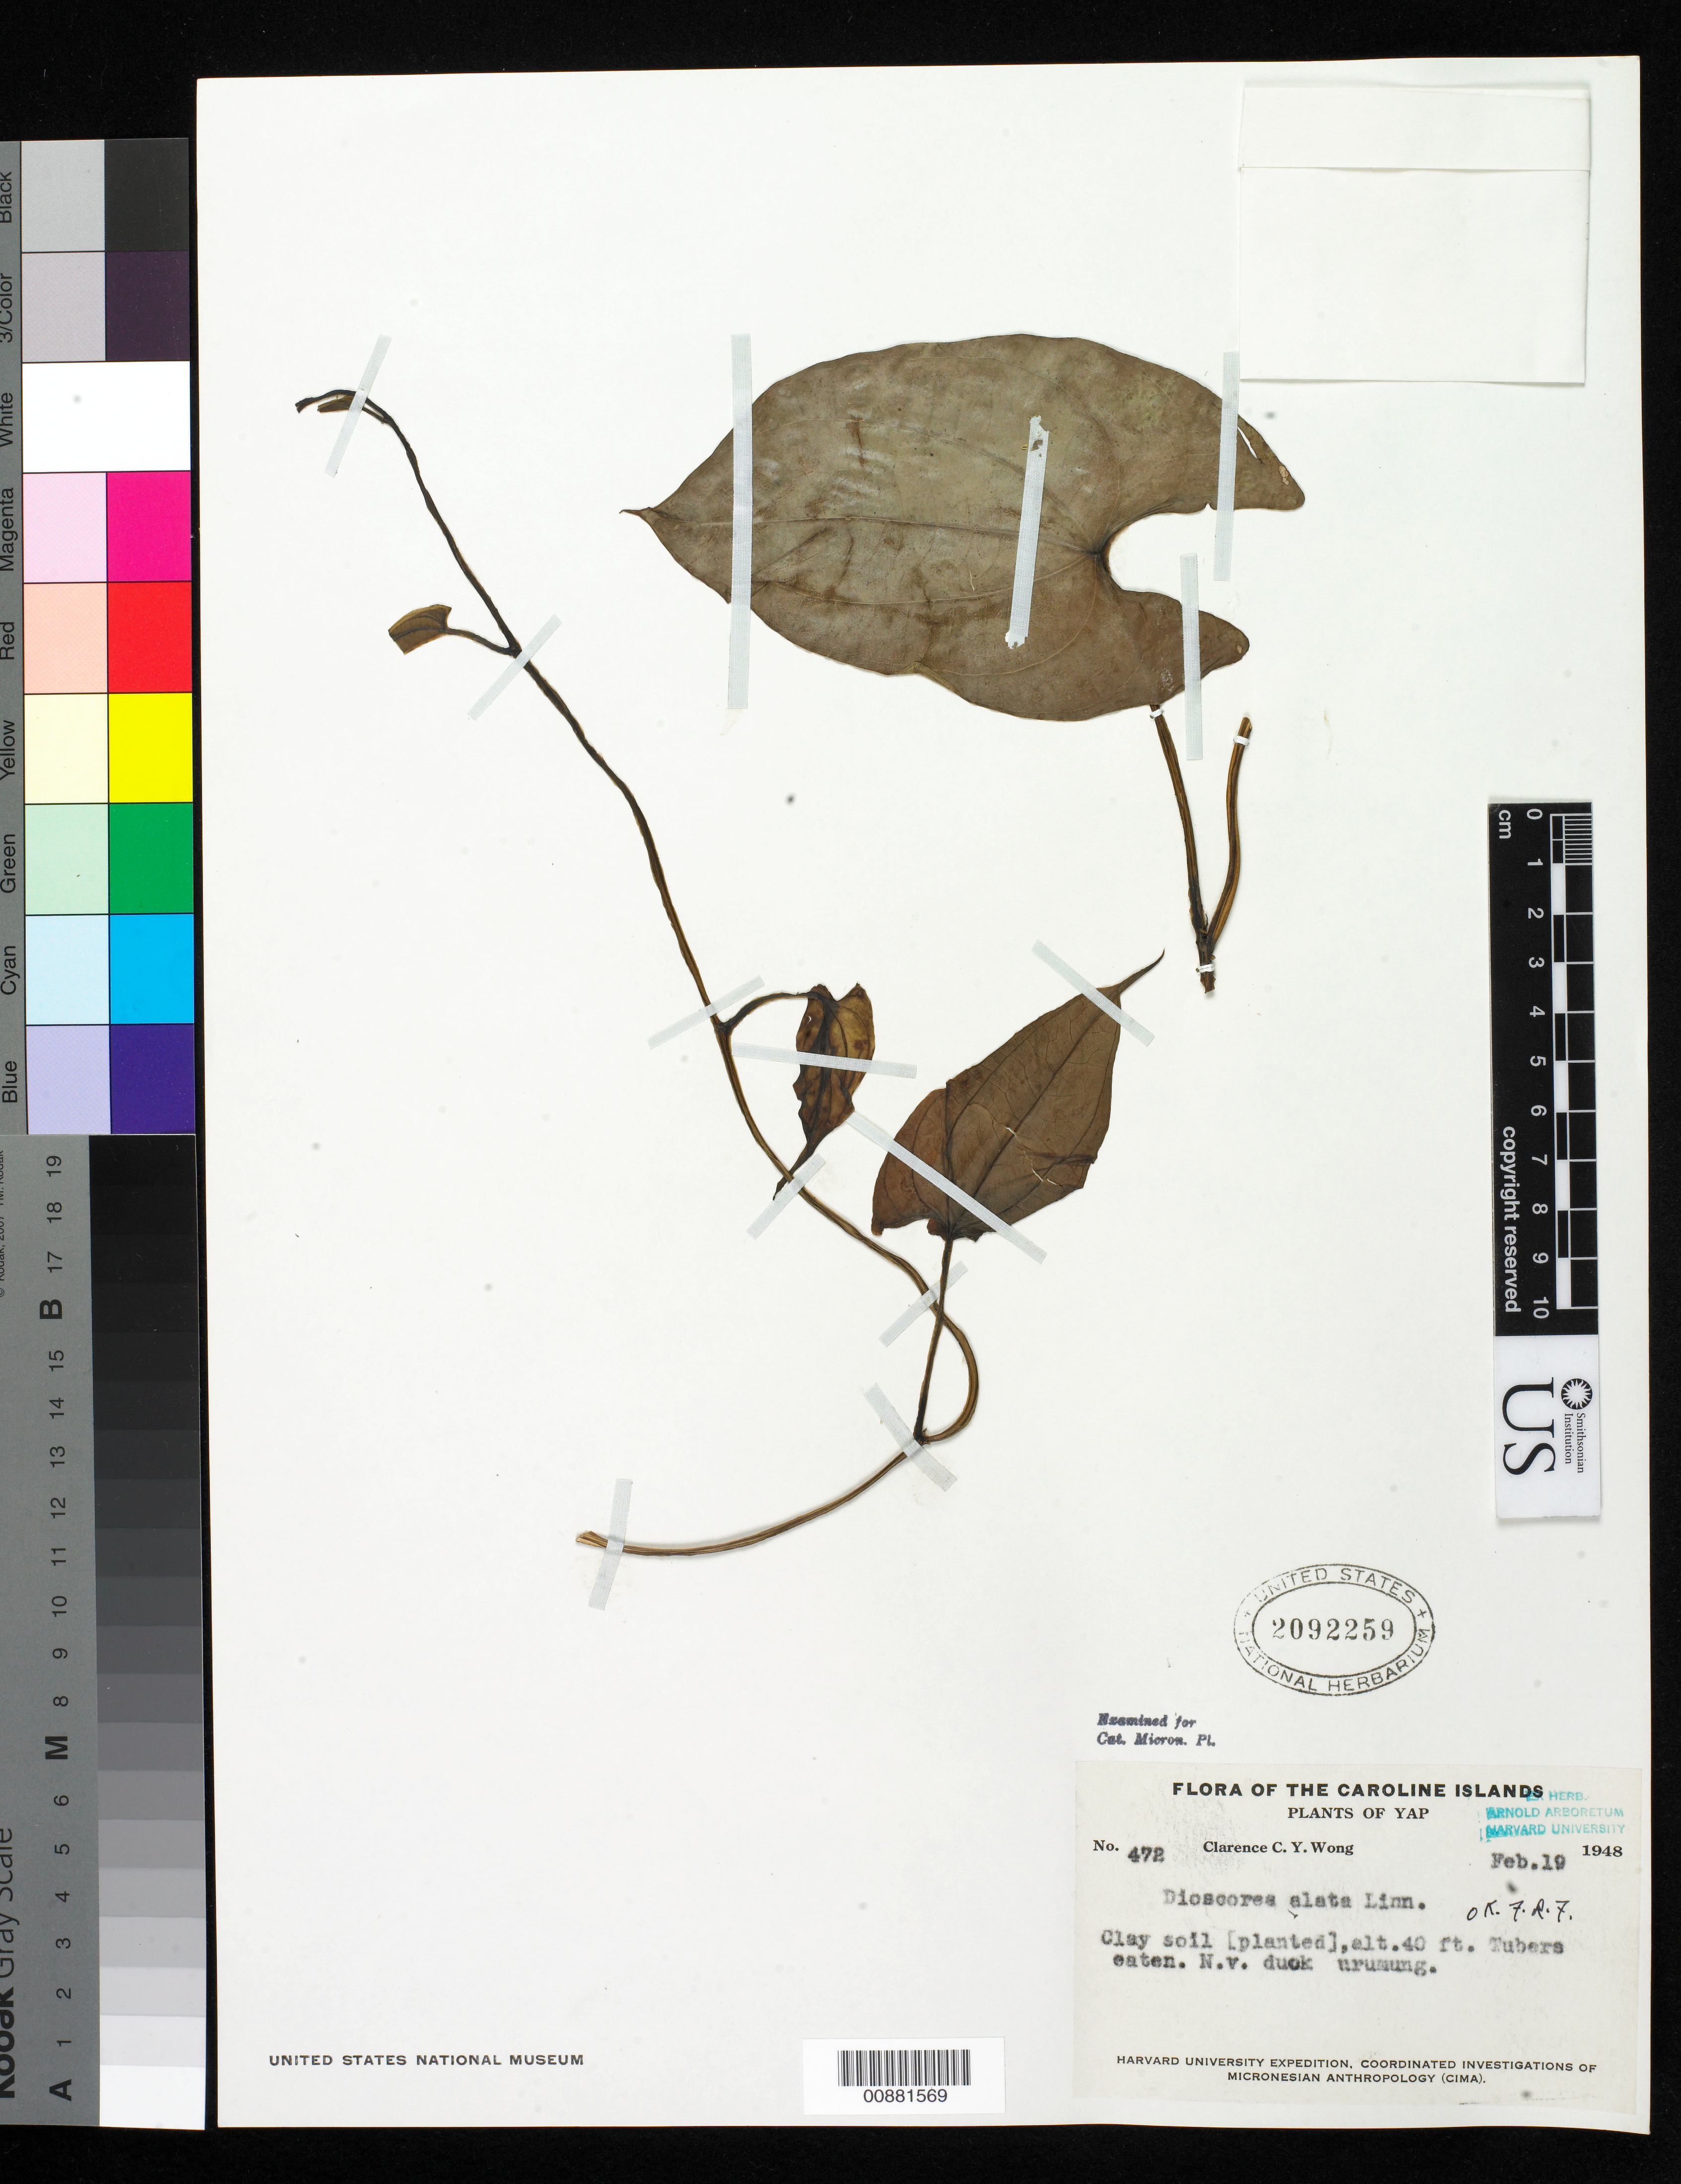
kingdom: Plantae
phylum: Tracheophyta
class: Liliopsida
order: Dioscoreales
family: Dioscoreaceae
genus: Dioscorea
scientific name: Dioscorea alata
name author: L.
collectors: C. Wong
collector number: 472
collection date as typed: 19 Feb 1948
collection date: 1948-02-19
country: Micronesia, Federated States of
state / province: Yap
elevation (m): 12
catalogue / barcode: US 2092259